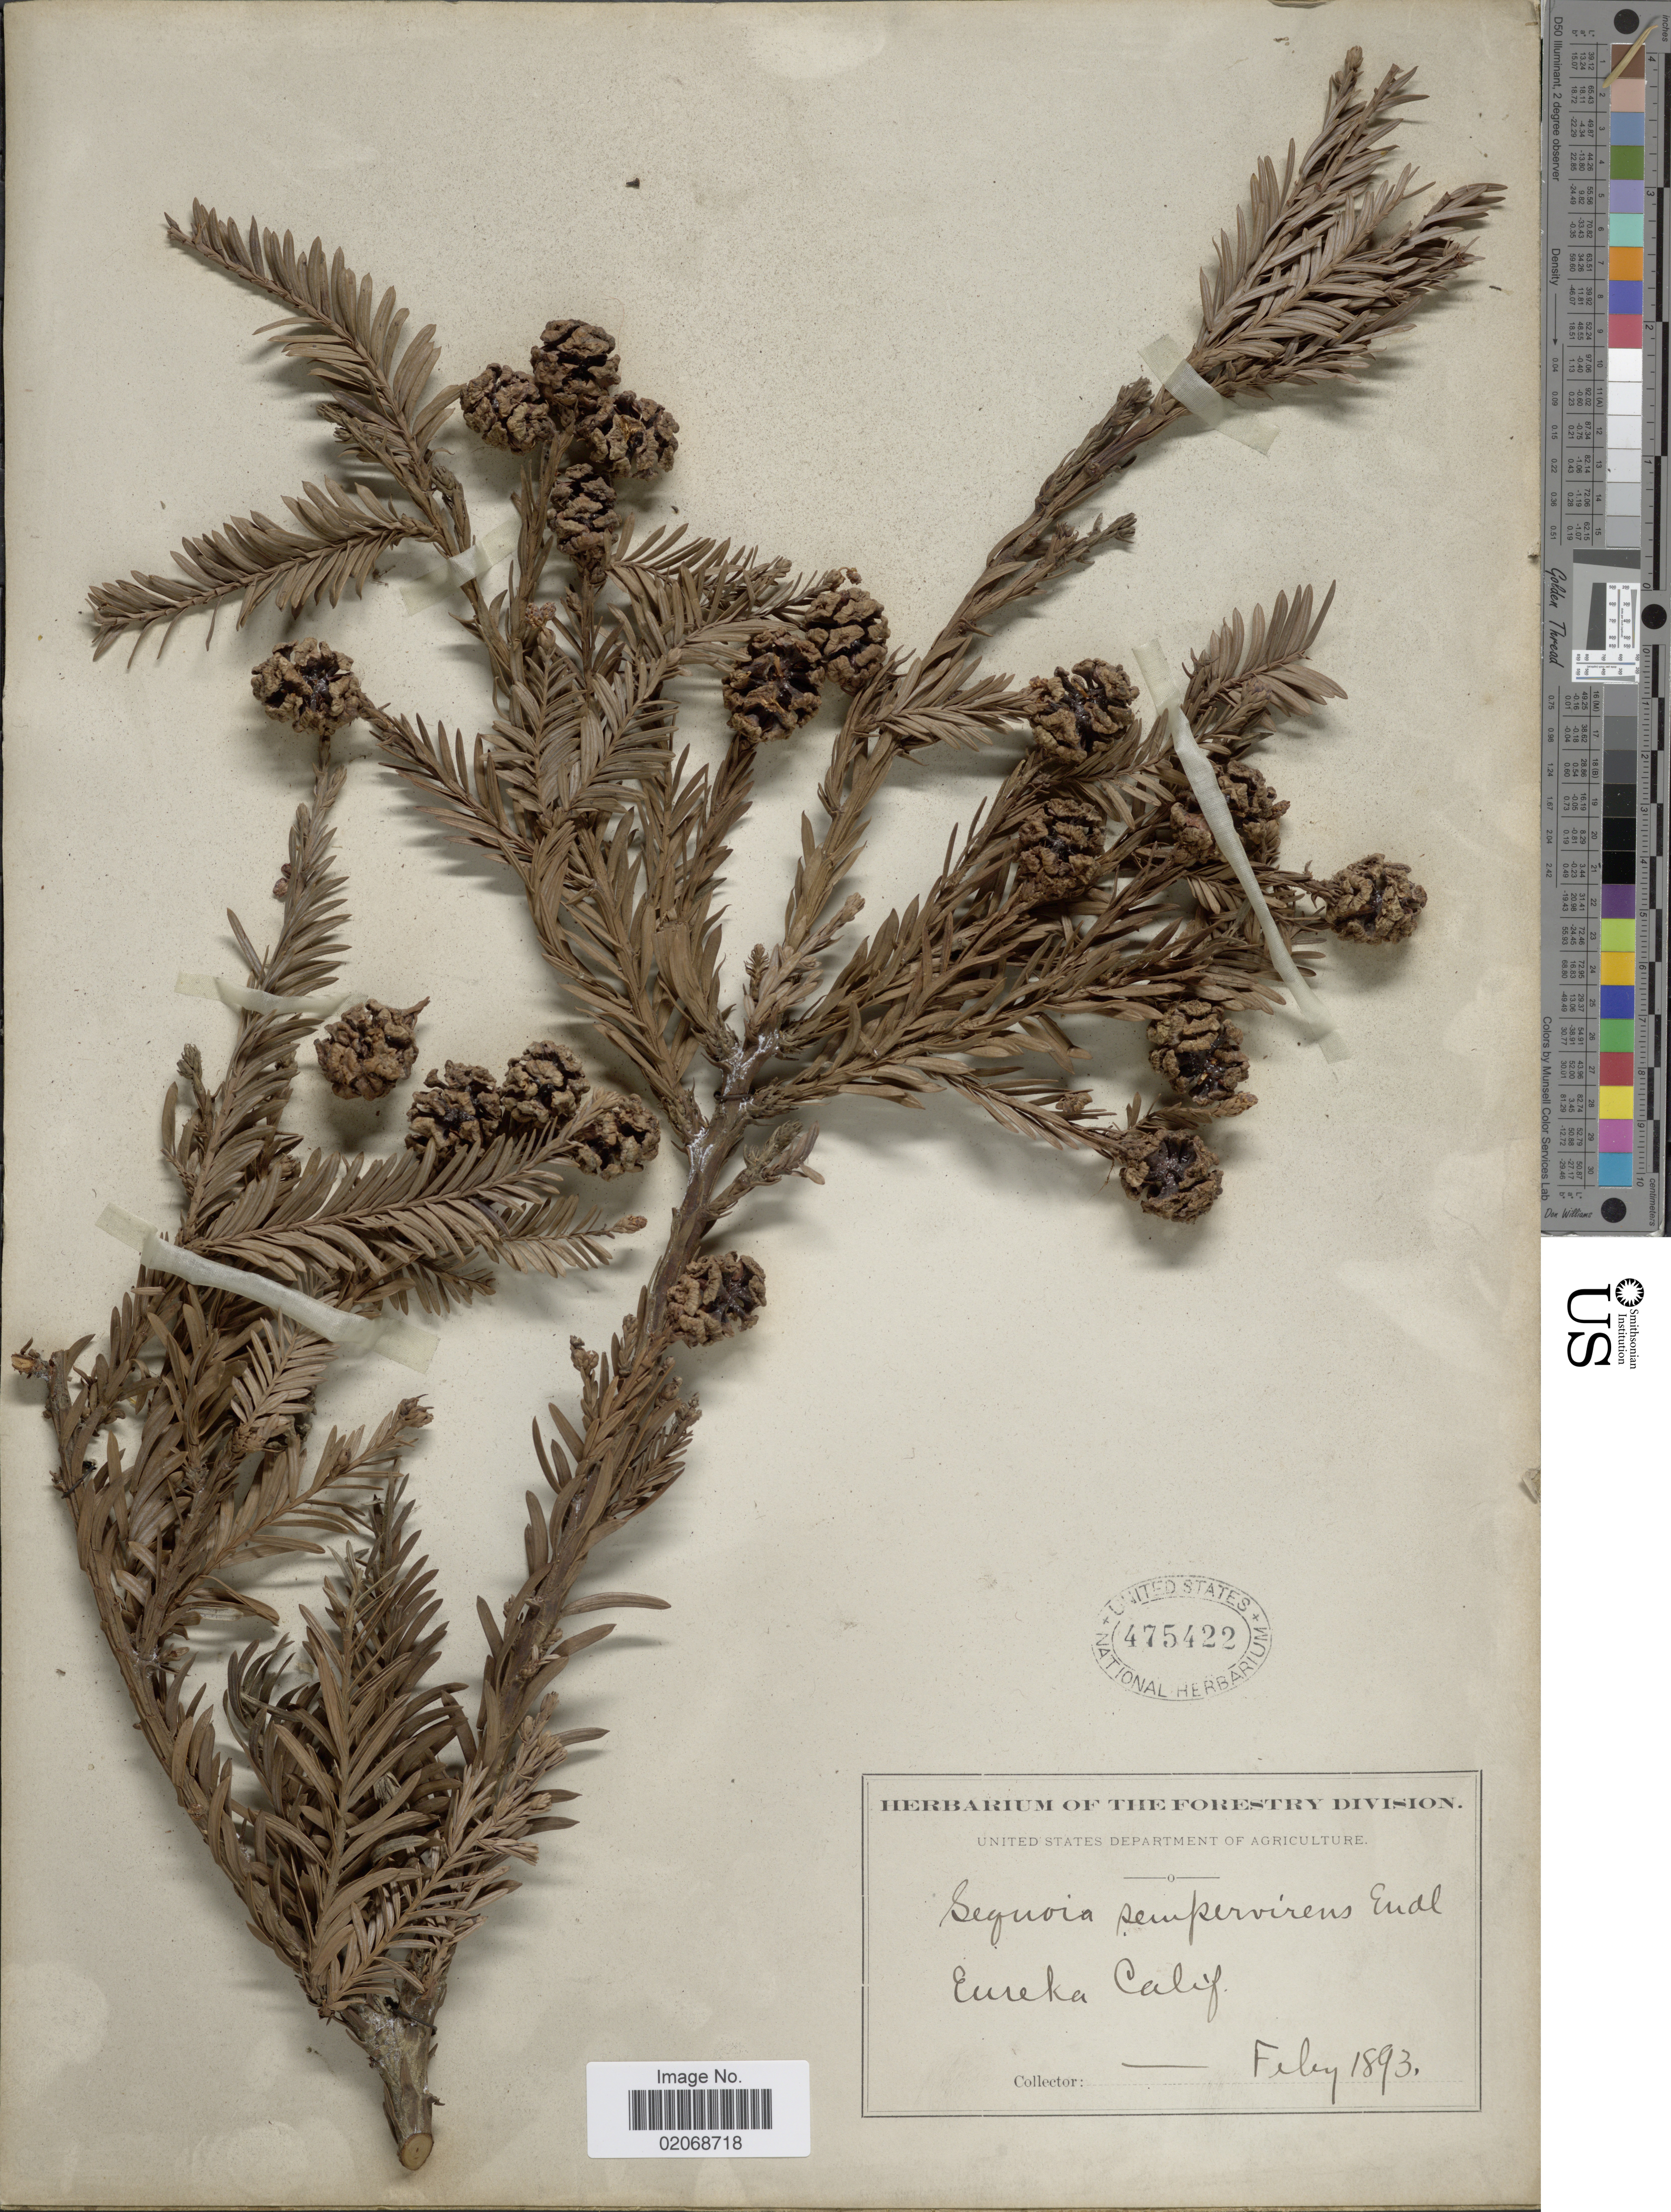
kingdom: Plantae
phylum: Tracheophyta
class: Pinopsida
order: Pinales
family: Cupressaceae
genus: Sequoia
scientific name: Sequoia sempervirens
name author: (D. Don) Endl.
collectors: United States Department of Agriculture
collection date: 1893-02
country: United States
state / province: California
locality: Eureka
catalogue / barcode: US 475422